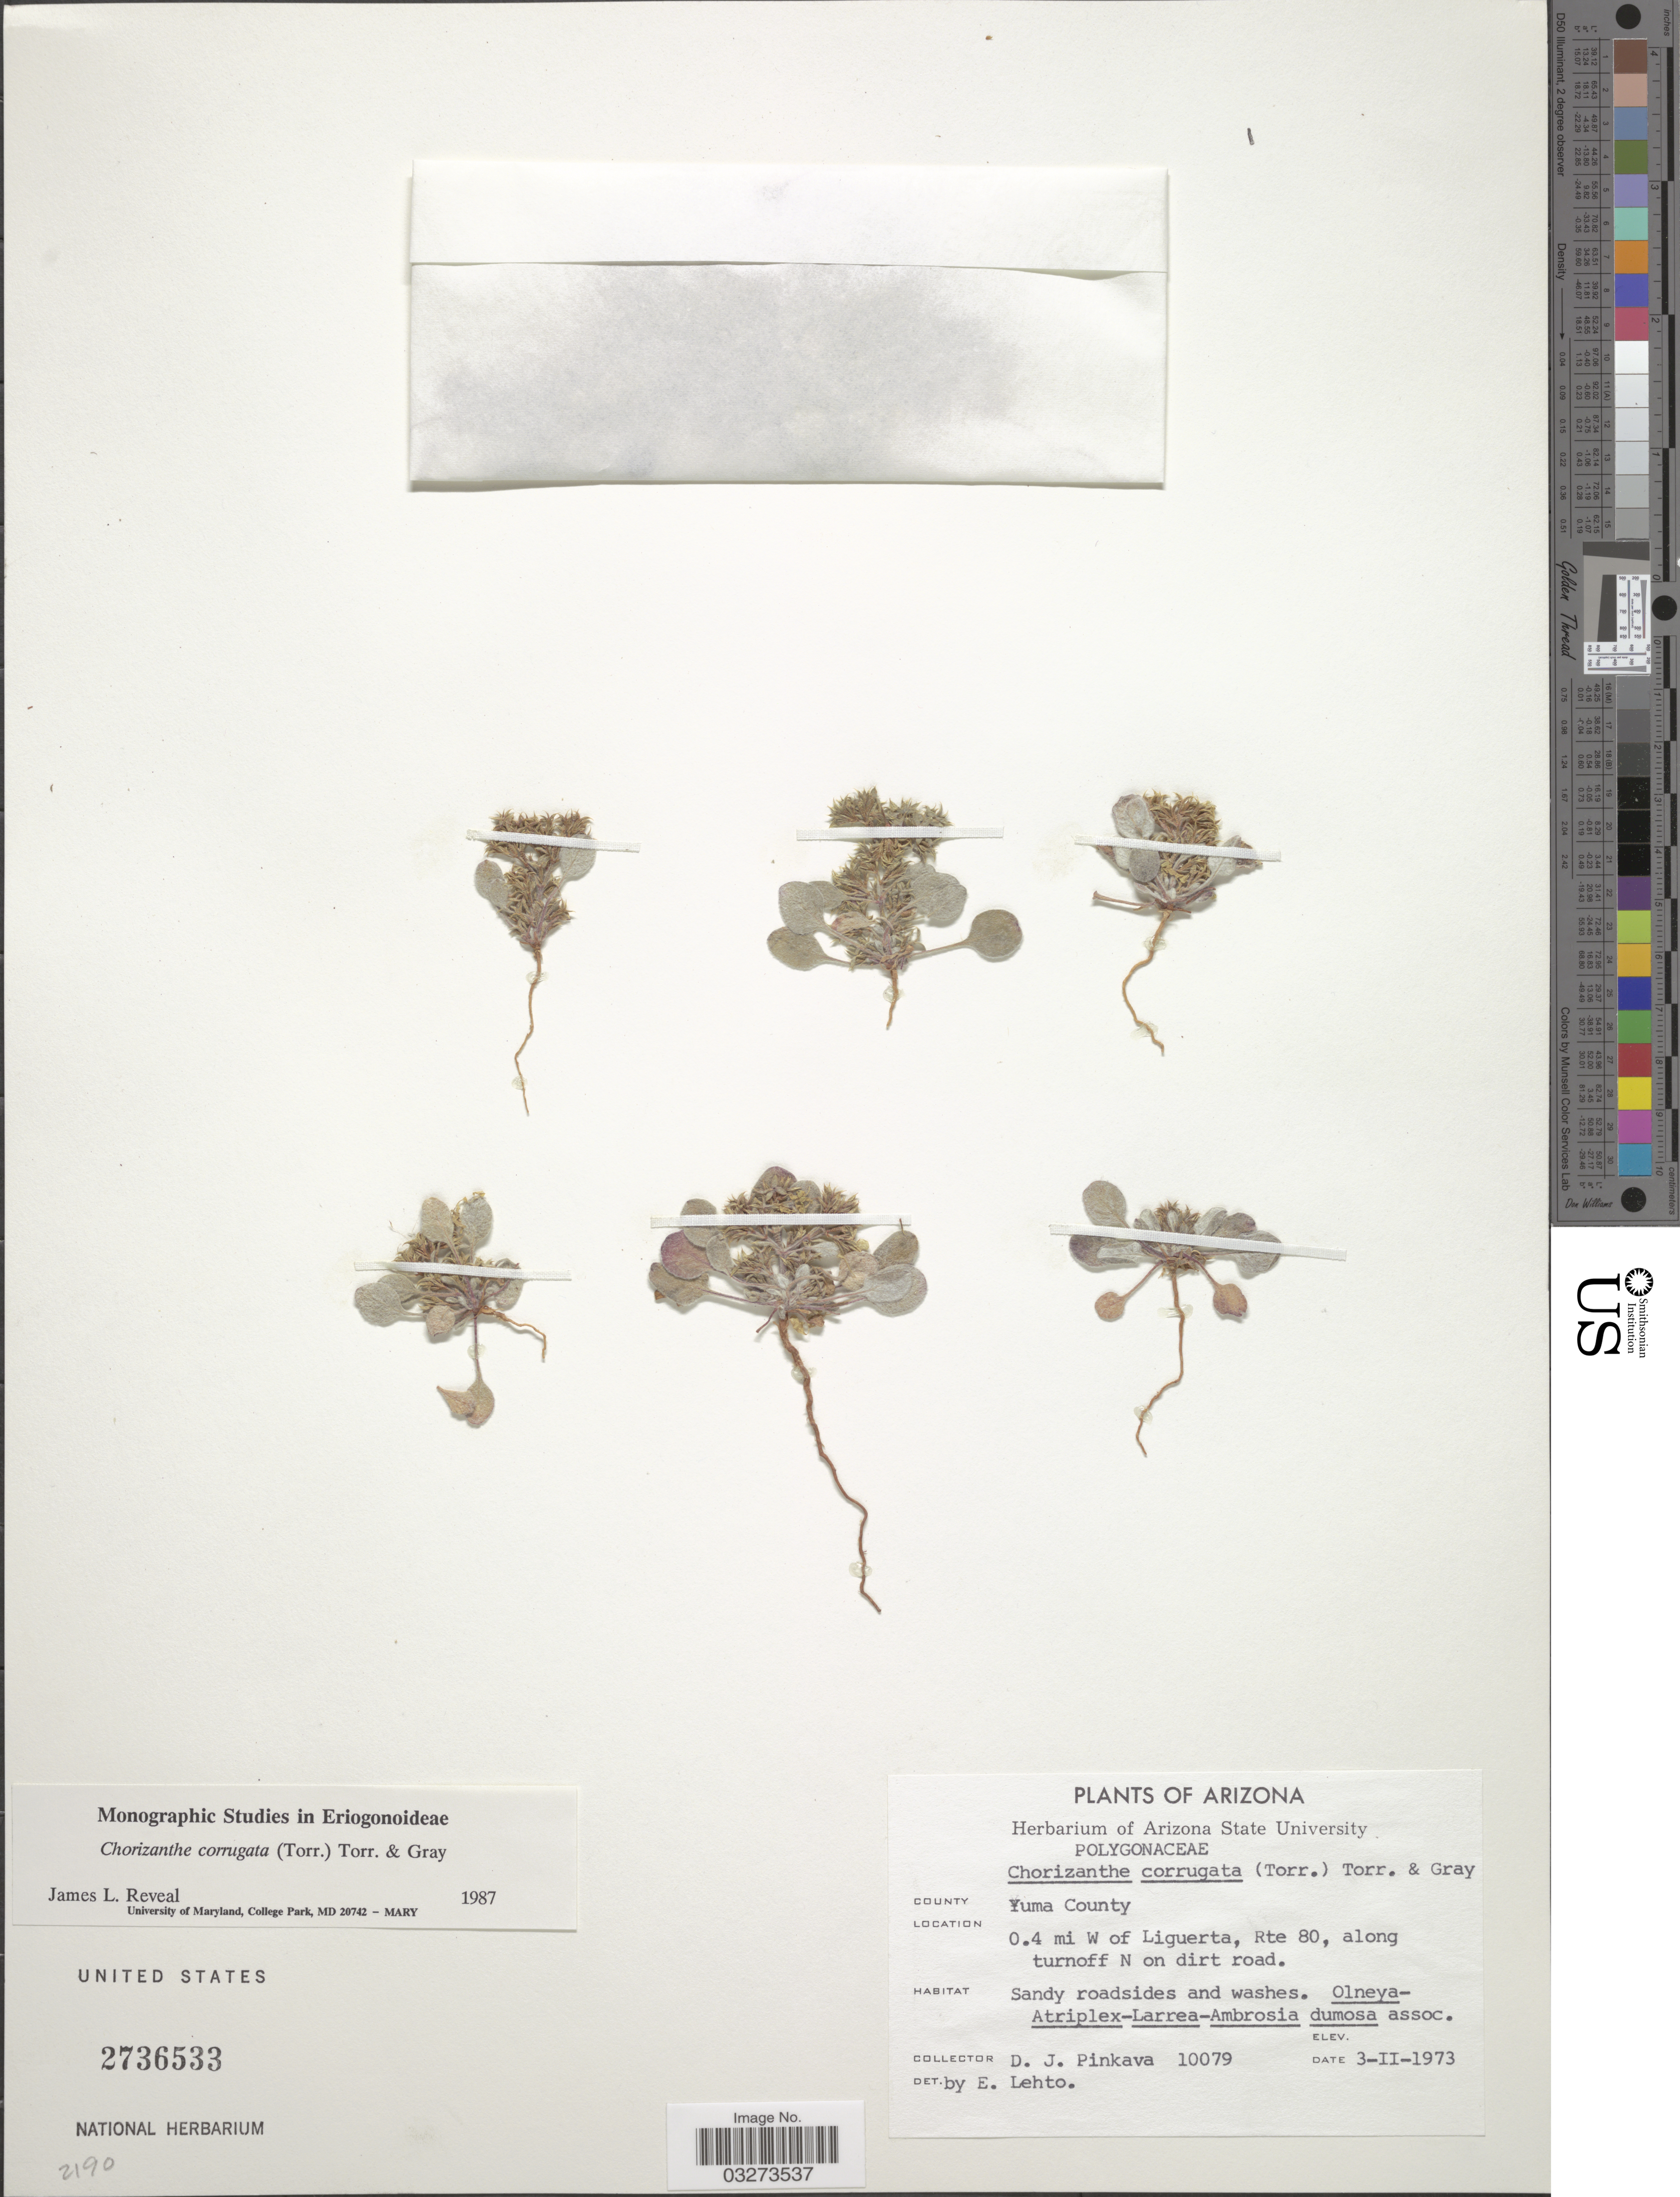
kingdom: Plantae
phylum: Tracheophyta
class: Magnoliopsida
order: Caryophyllales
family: Polygonaceae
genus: Chorizanthe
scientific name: Chorizanthe corrugata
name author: Torr. & A. Gray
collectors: D. J. Pinkava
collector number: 10079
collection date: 1973-02-03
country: United States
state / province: Arizona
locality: Yuma County. 0.4 mi W of Liguerta, Rte 80, along turnoff N on dirt road.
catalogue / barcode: US 2736533